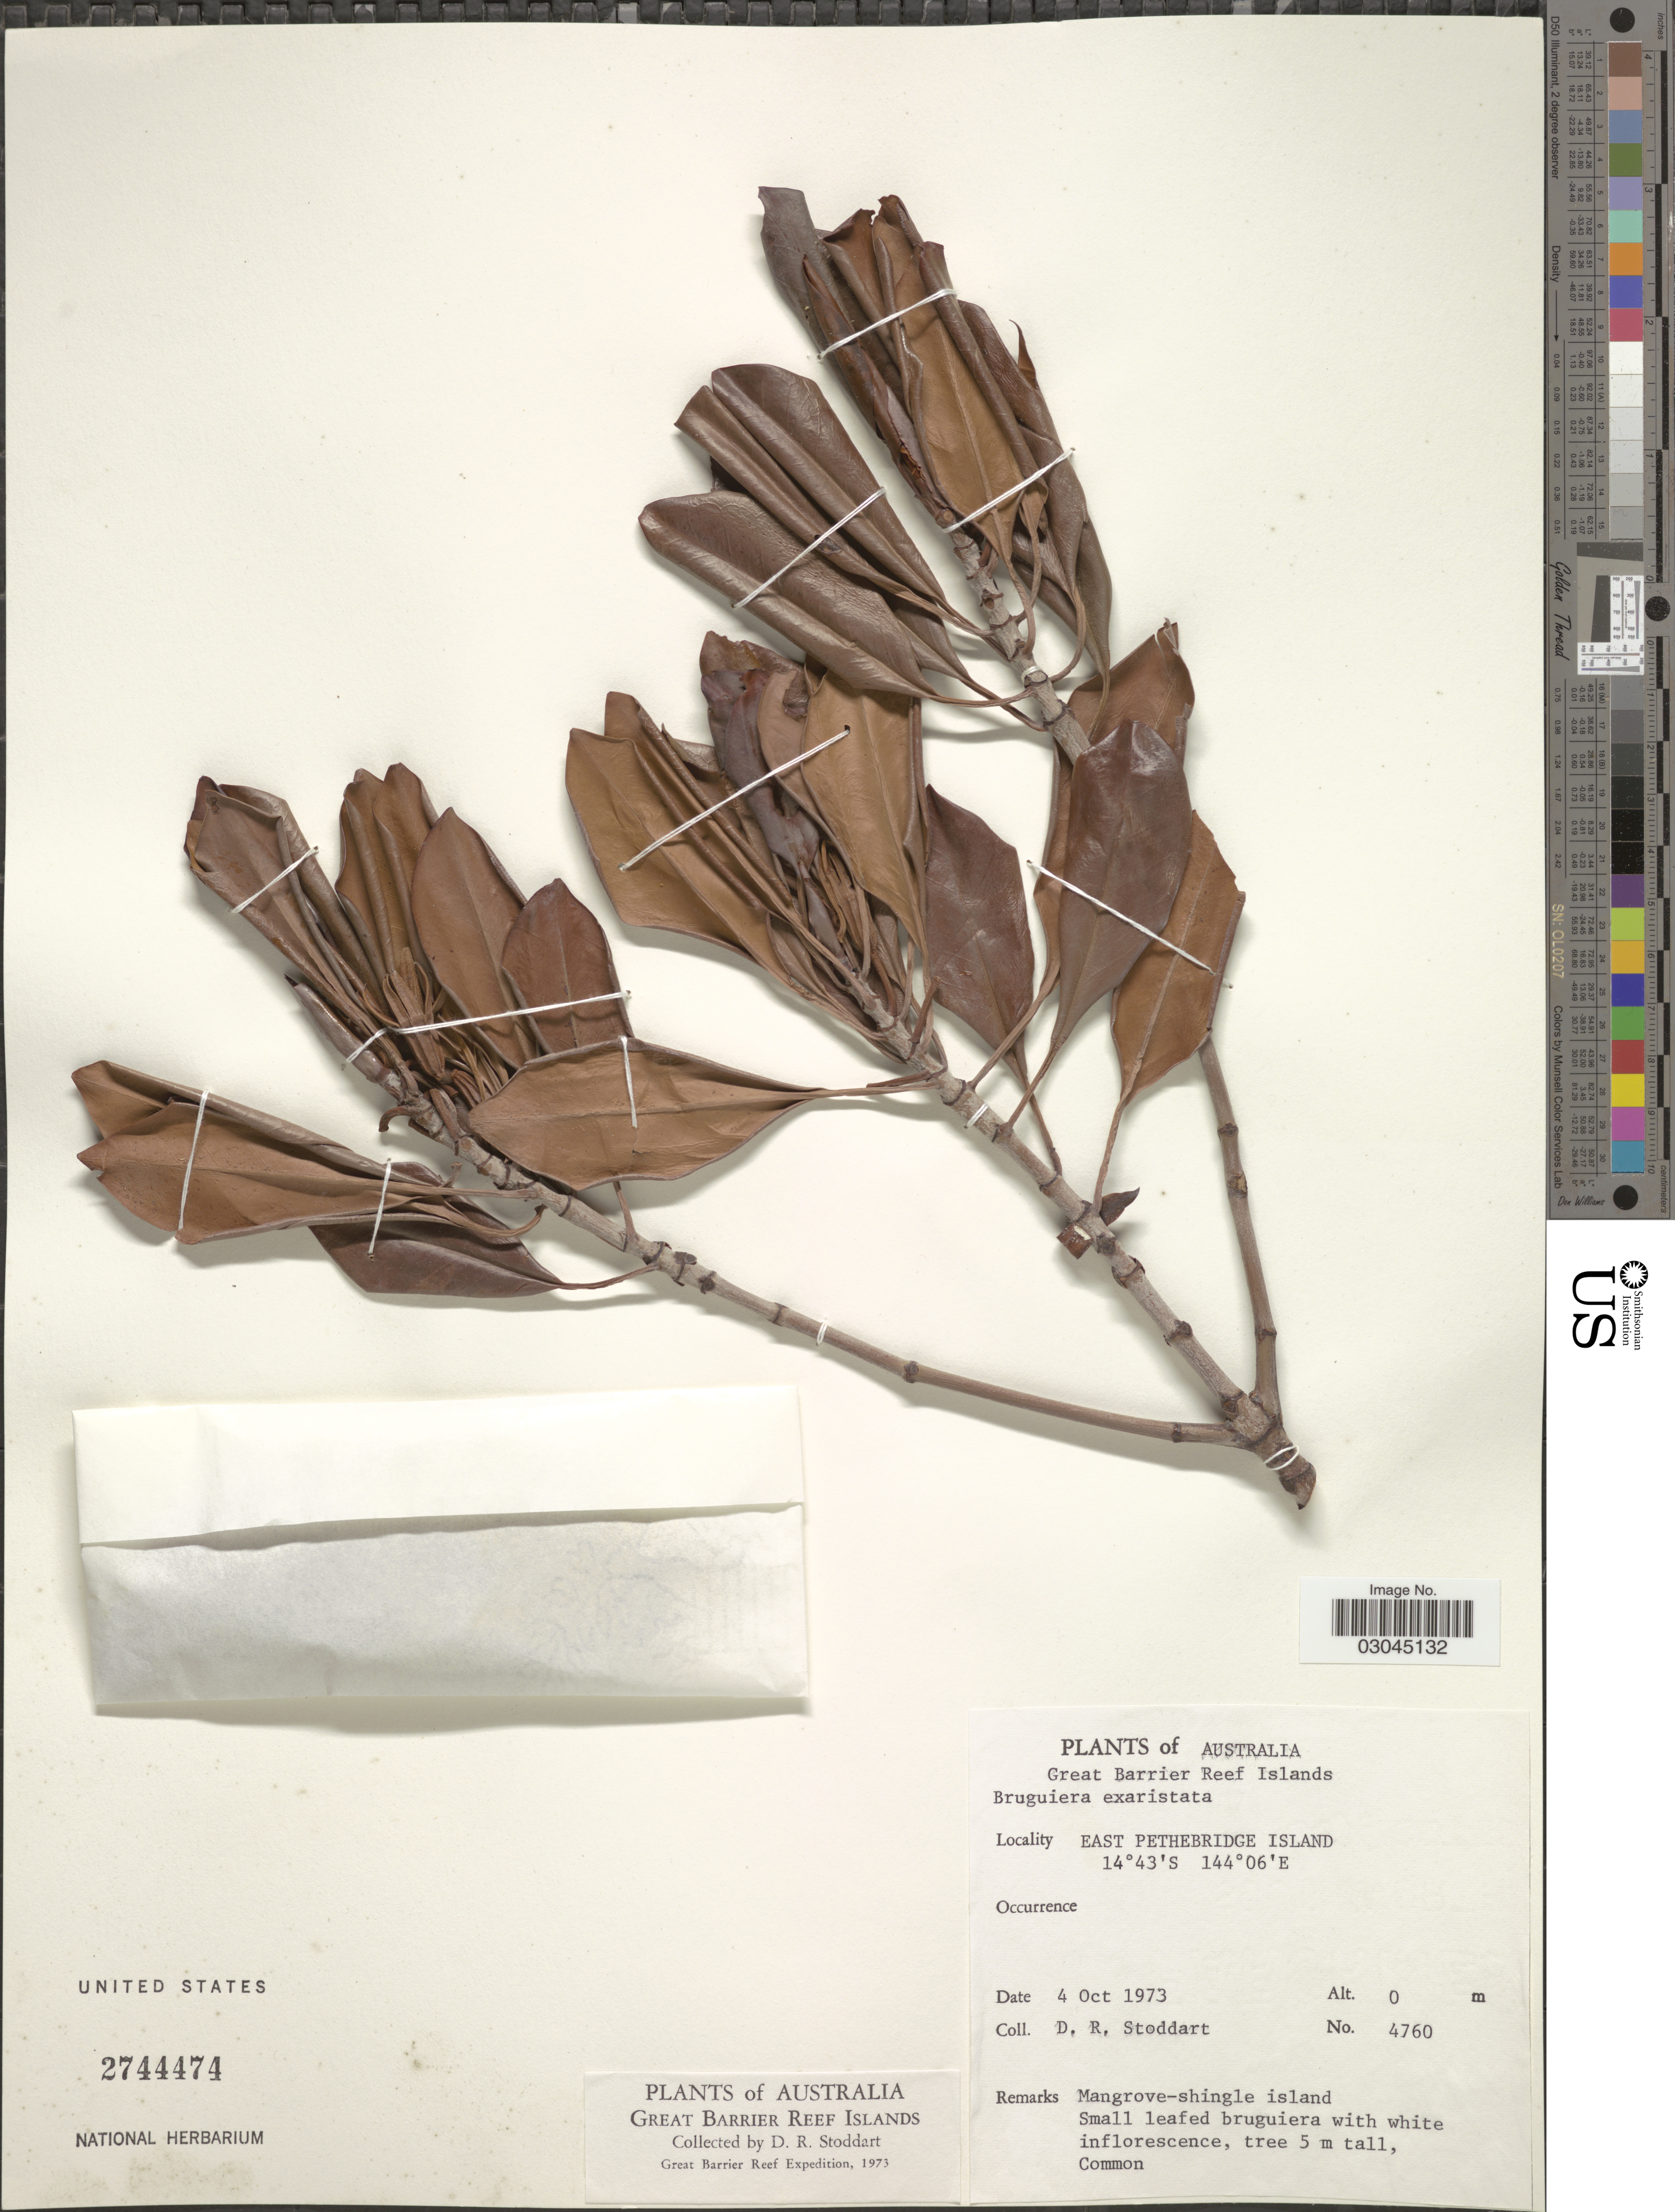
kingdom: Plantae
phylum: Tracheophyta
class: Magnoliopsida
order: Malpighiales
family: Rhizophoraceae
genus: Bruguiera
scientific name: Bruguiera exaristata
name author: Ding Hou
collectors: D. R. Stoddart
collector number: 4760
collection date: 1973-10-04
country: Australia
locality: Great Barrier Reef Islands. East Pethebridge Island.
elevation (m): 0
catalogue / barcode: US 2744474